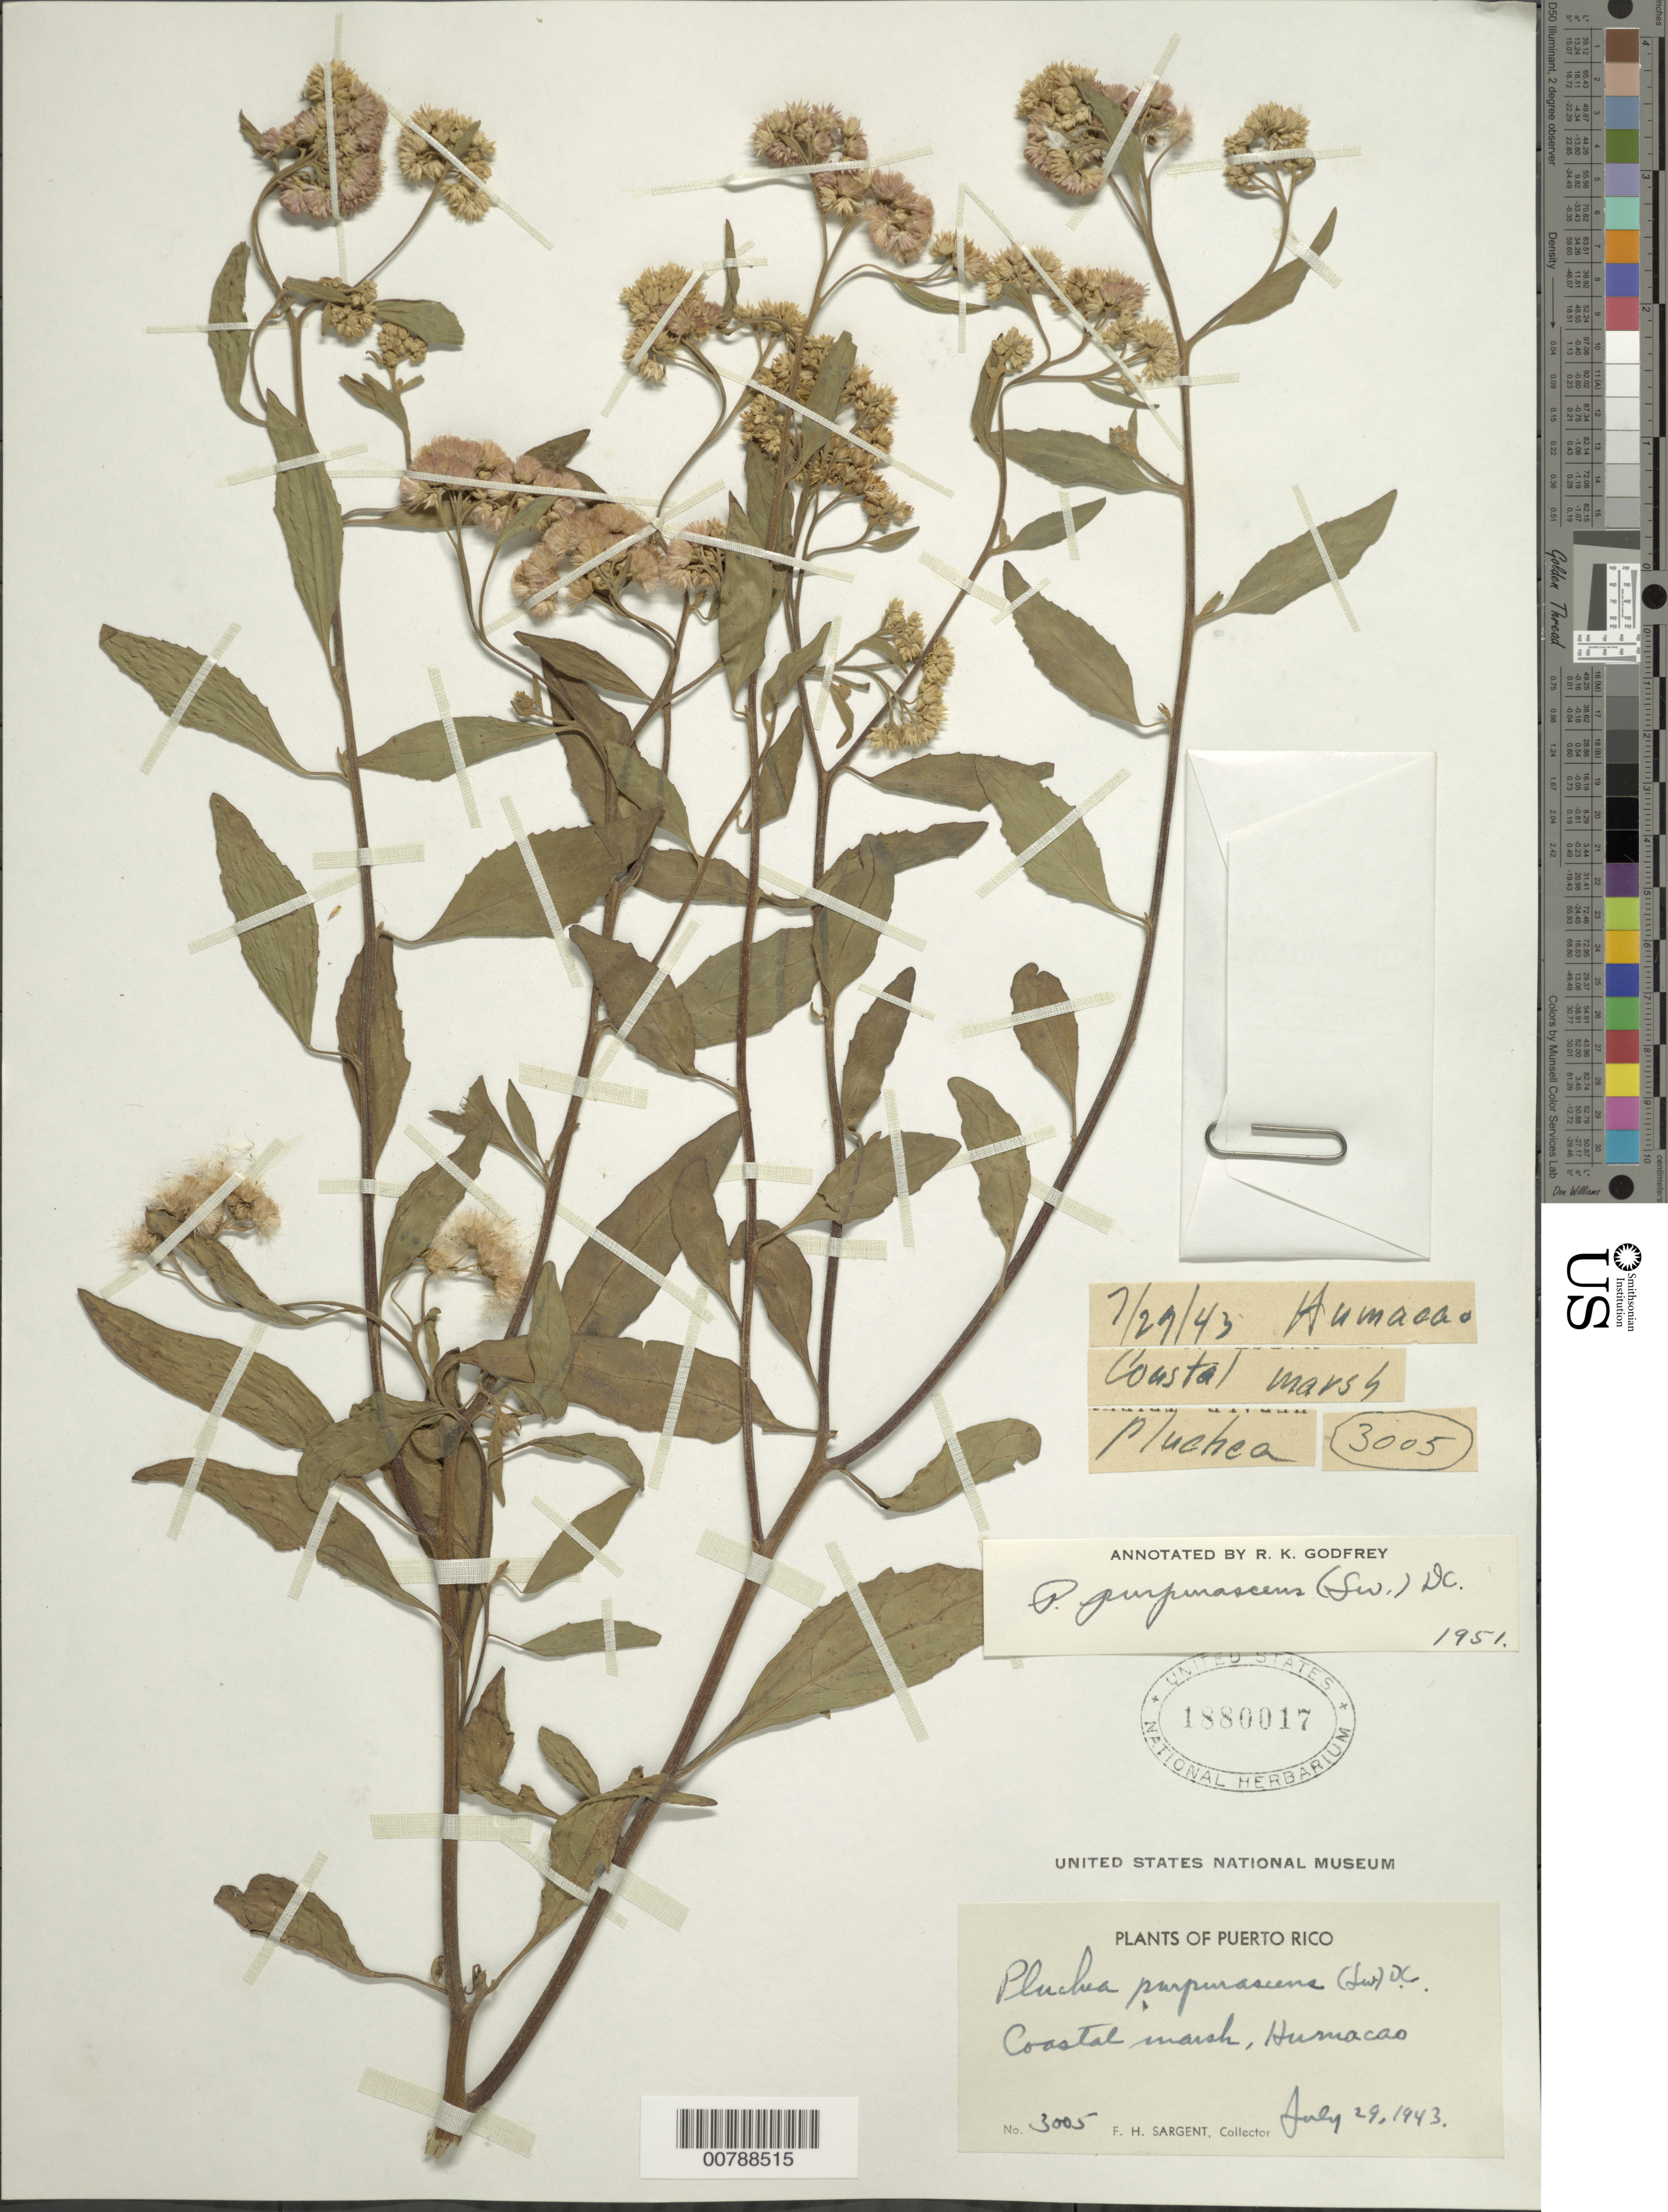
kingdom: Plantae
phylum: Tracheophyta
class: Magnoliopsida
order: Asterales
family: Asteraceae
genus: Pluchea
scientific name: Pluchea odorata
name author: (L.) Cass.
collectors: F. H. Sargent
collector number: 3005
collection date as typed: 29 Jul 1943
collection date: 1943-07-29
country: Puerto Rico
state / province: Humacao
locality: Coastal marsh, Humacao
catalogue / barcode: US 1880017